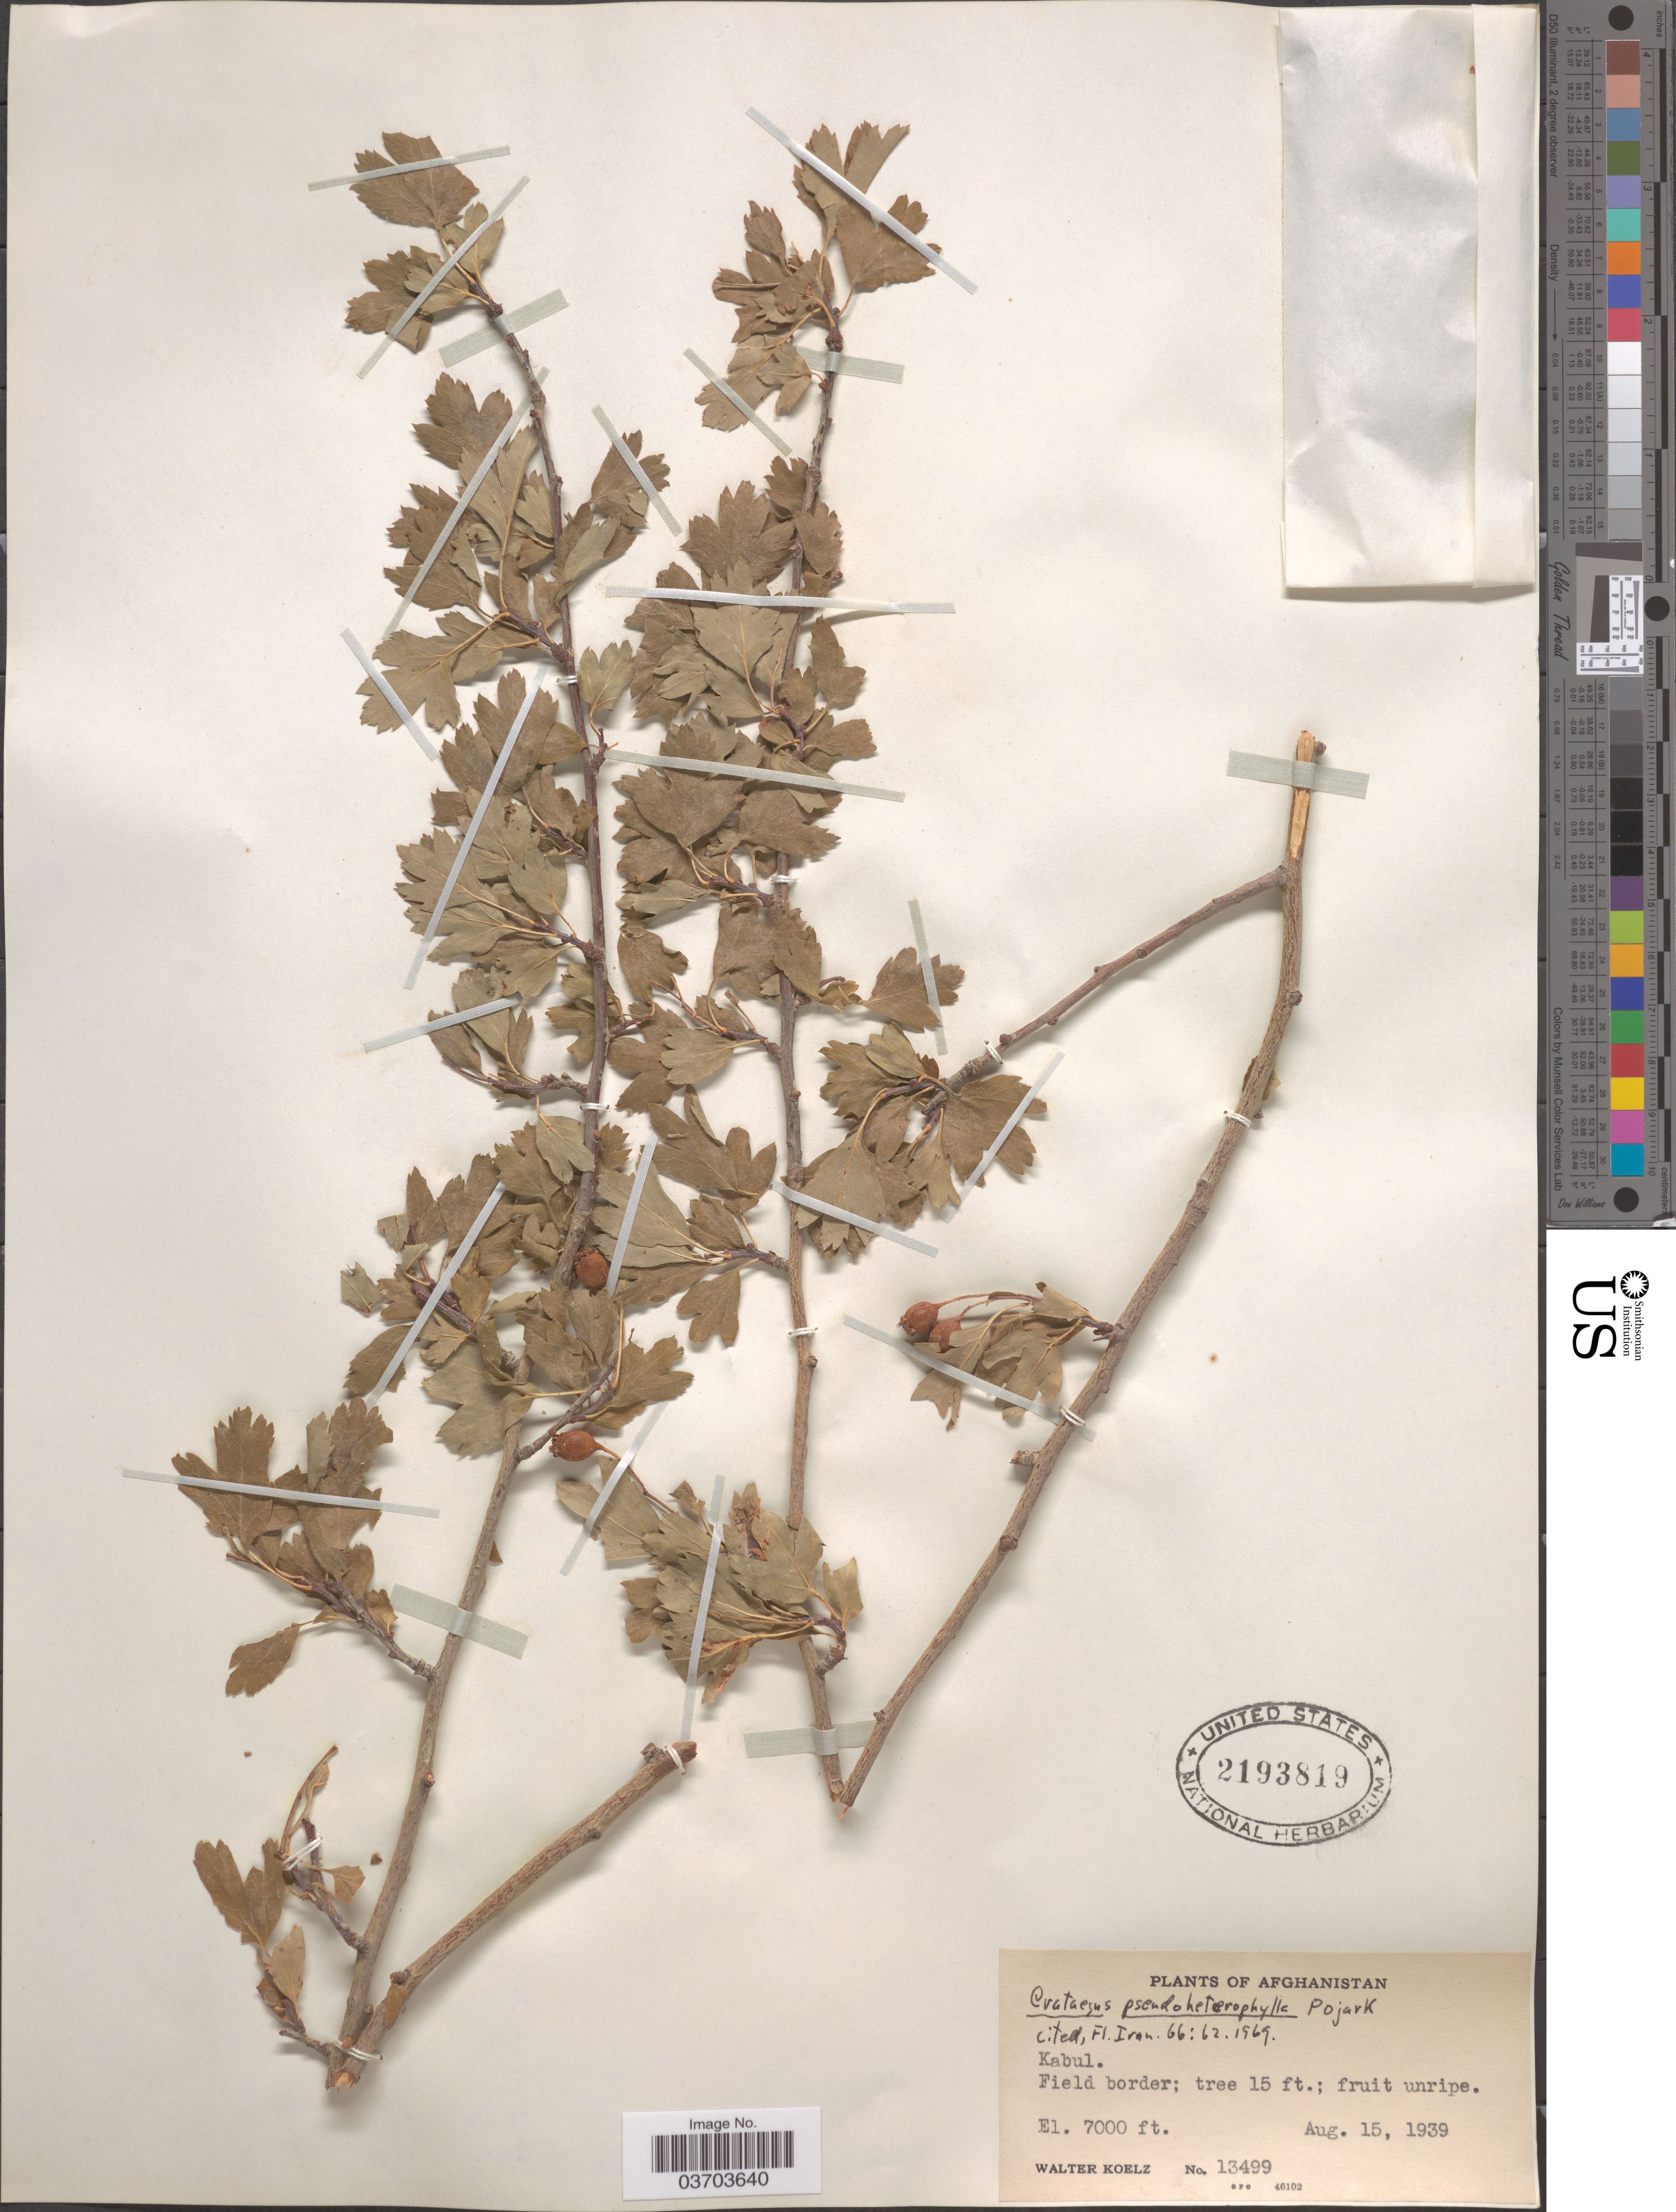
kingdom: Plantae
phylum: Tracheophyta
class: Magnoliopsida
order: Rosales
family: Rosaceae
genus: Crataegus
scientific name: Crataegus pseudoheterophylla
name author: Pojark.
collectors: W. N. Koelz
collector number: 13499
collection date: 1939-08-15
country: Afghanistan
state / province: Kabul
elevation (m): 2134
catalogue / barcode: US 2193819